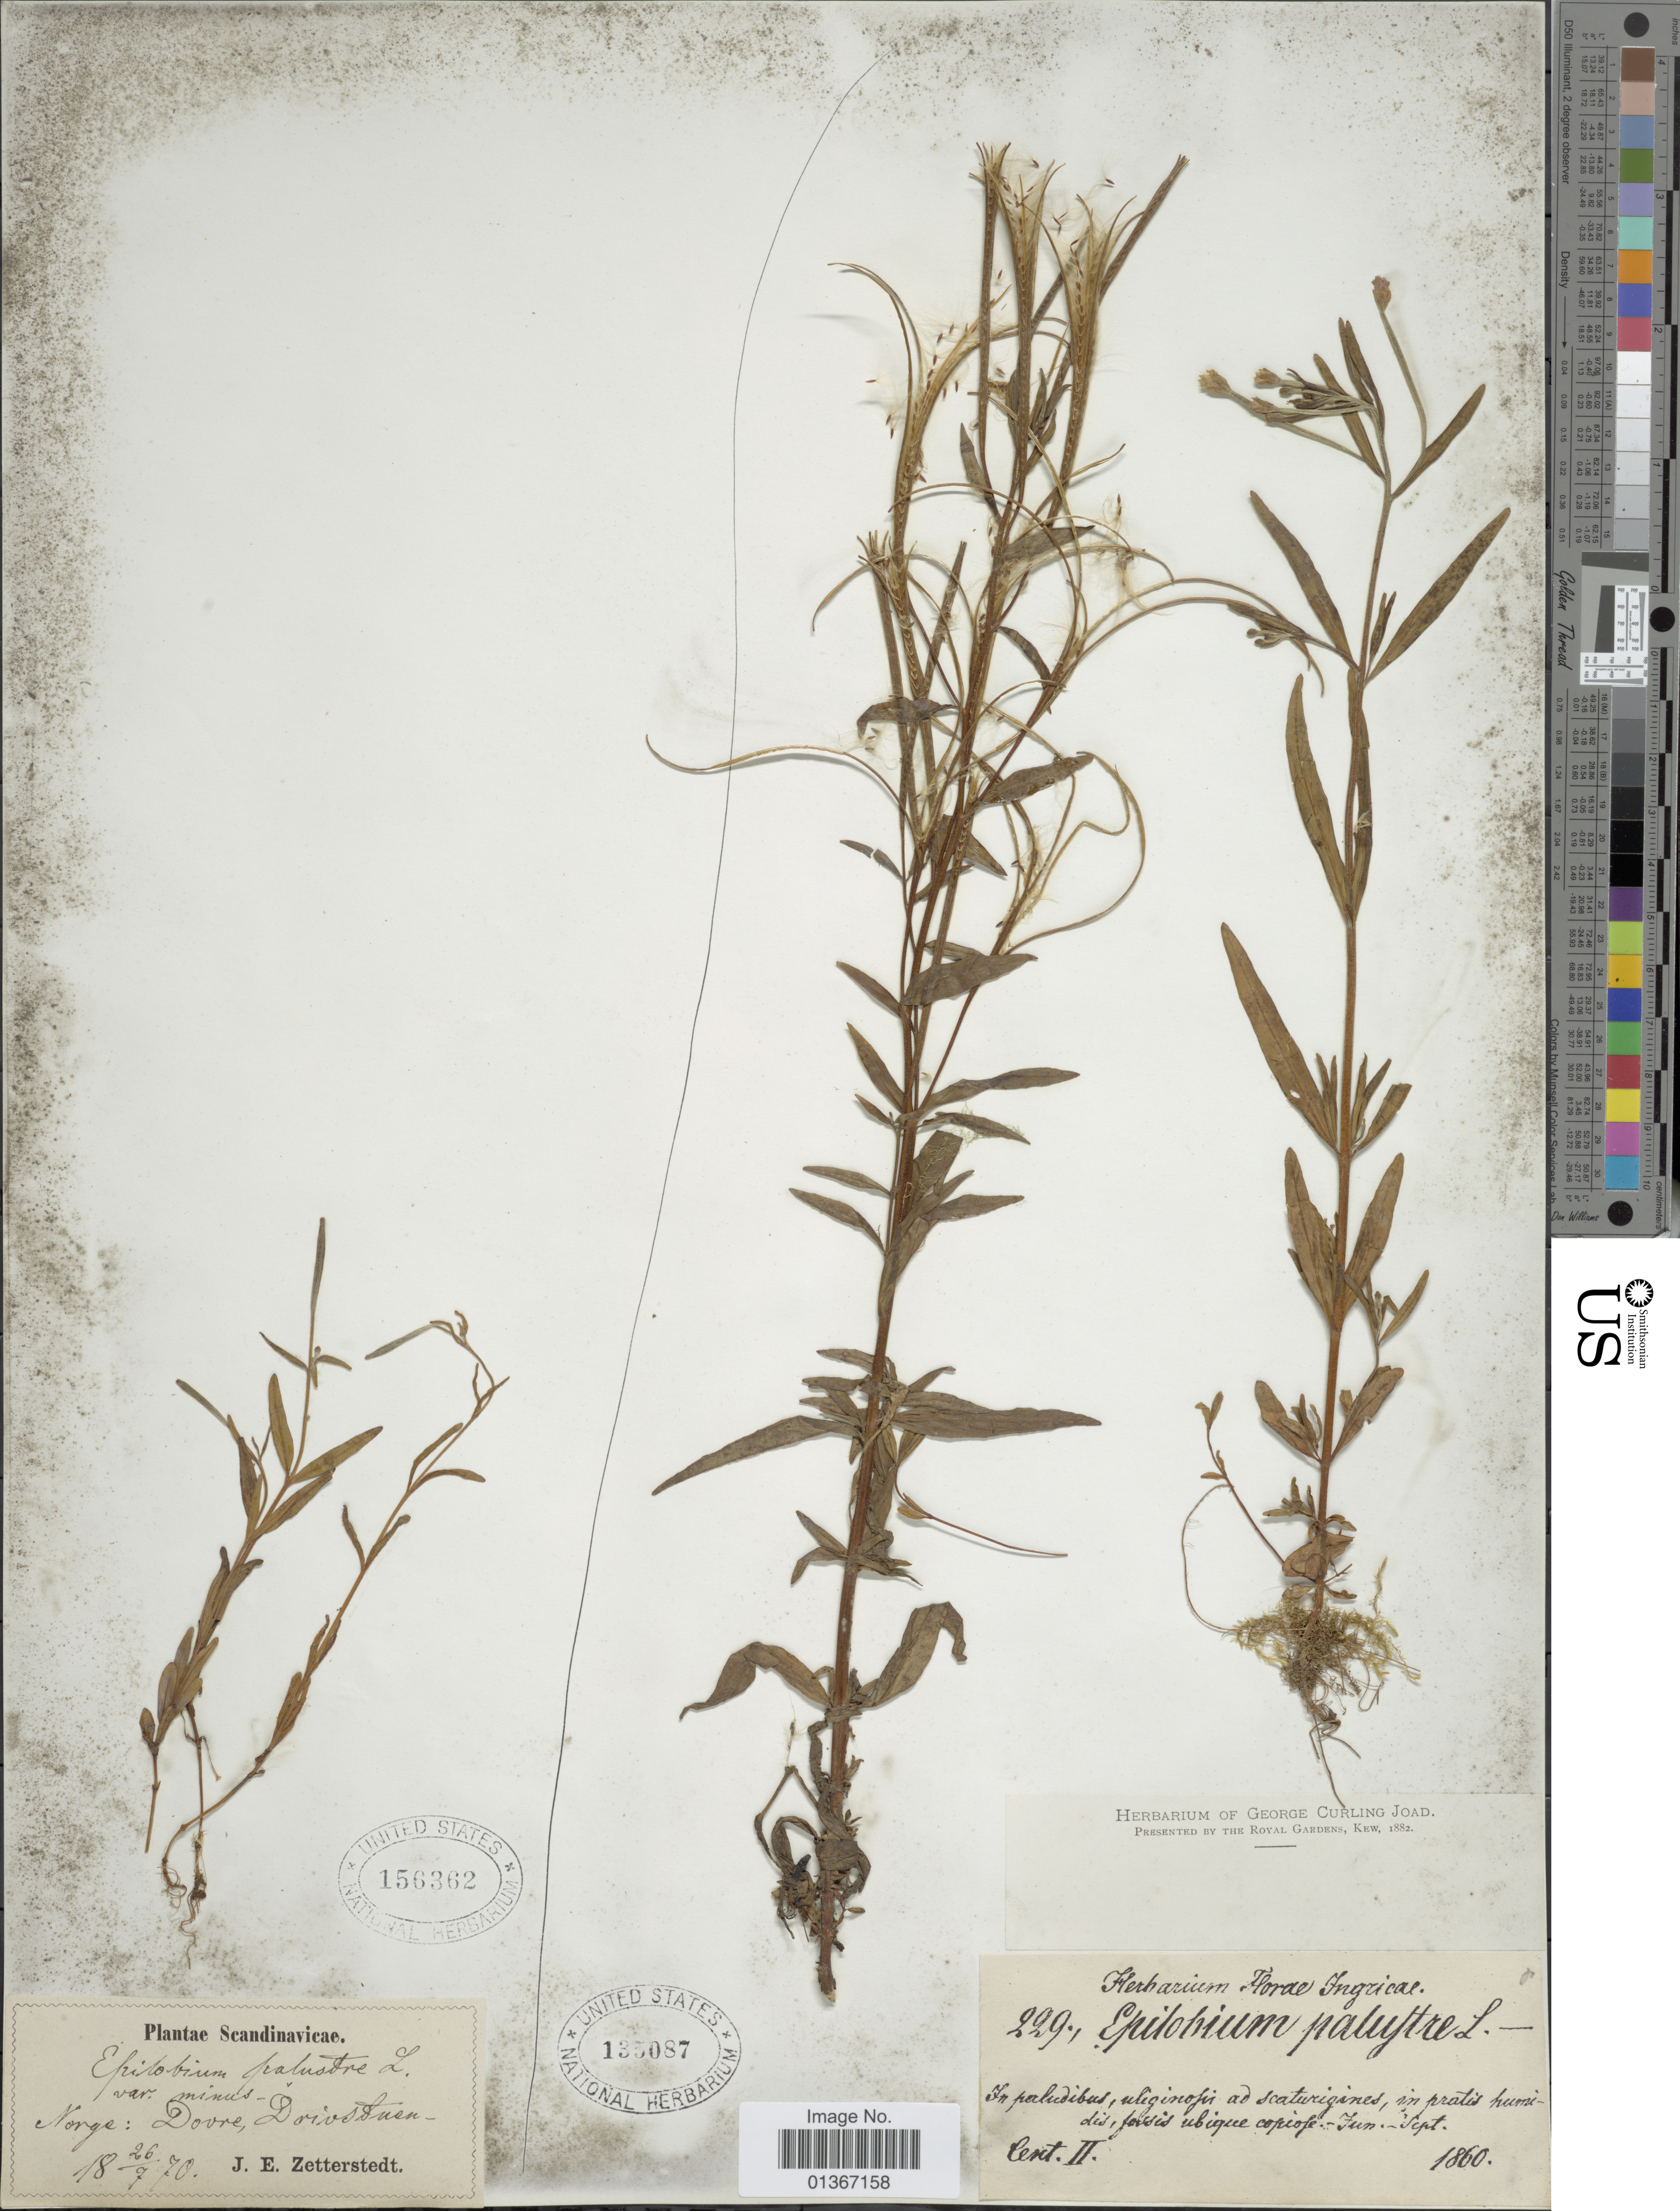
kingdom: Plantae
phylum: Tracheophyta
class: Magnoliopsida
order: Myrtales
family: Onagraceae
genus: Epilobium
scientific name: Epilobium palustre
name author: L.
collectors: ex herb. George Curling Joad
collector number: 229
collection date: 1860-06/1860-09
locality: In paludibus, uliginolis ad scaturigines, in pratis humidis, fossis ubique copiofe.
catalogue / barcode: US 135087